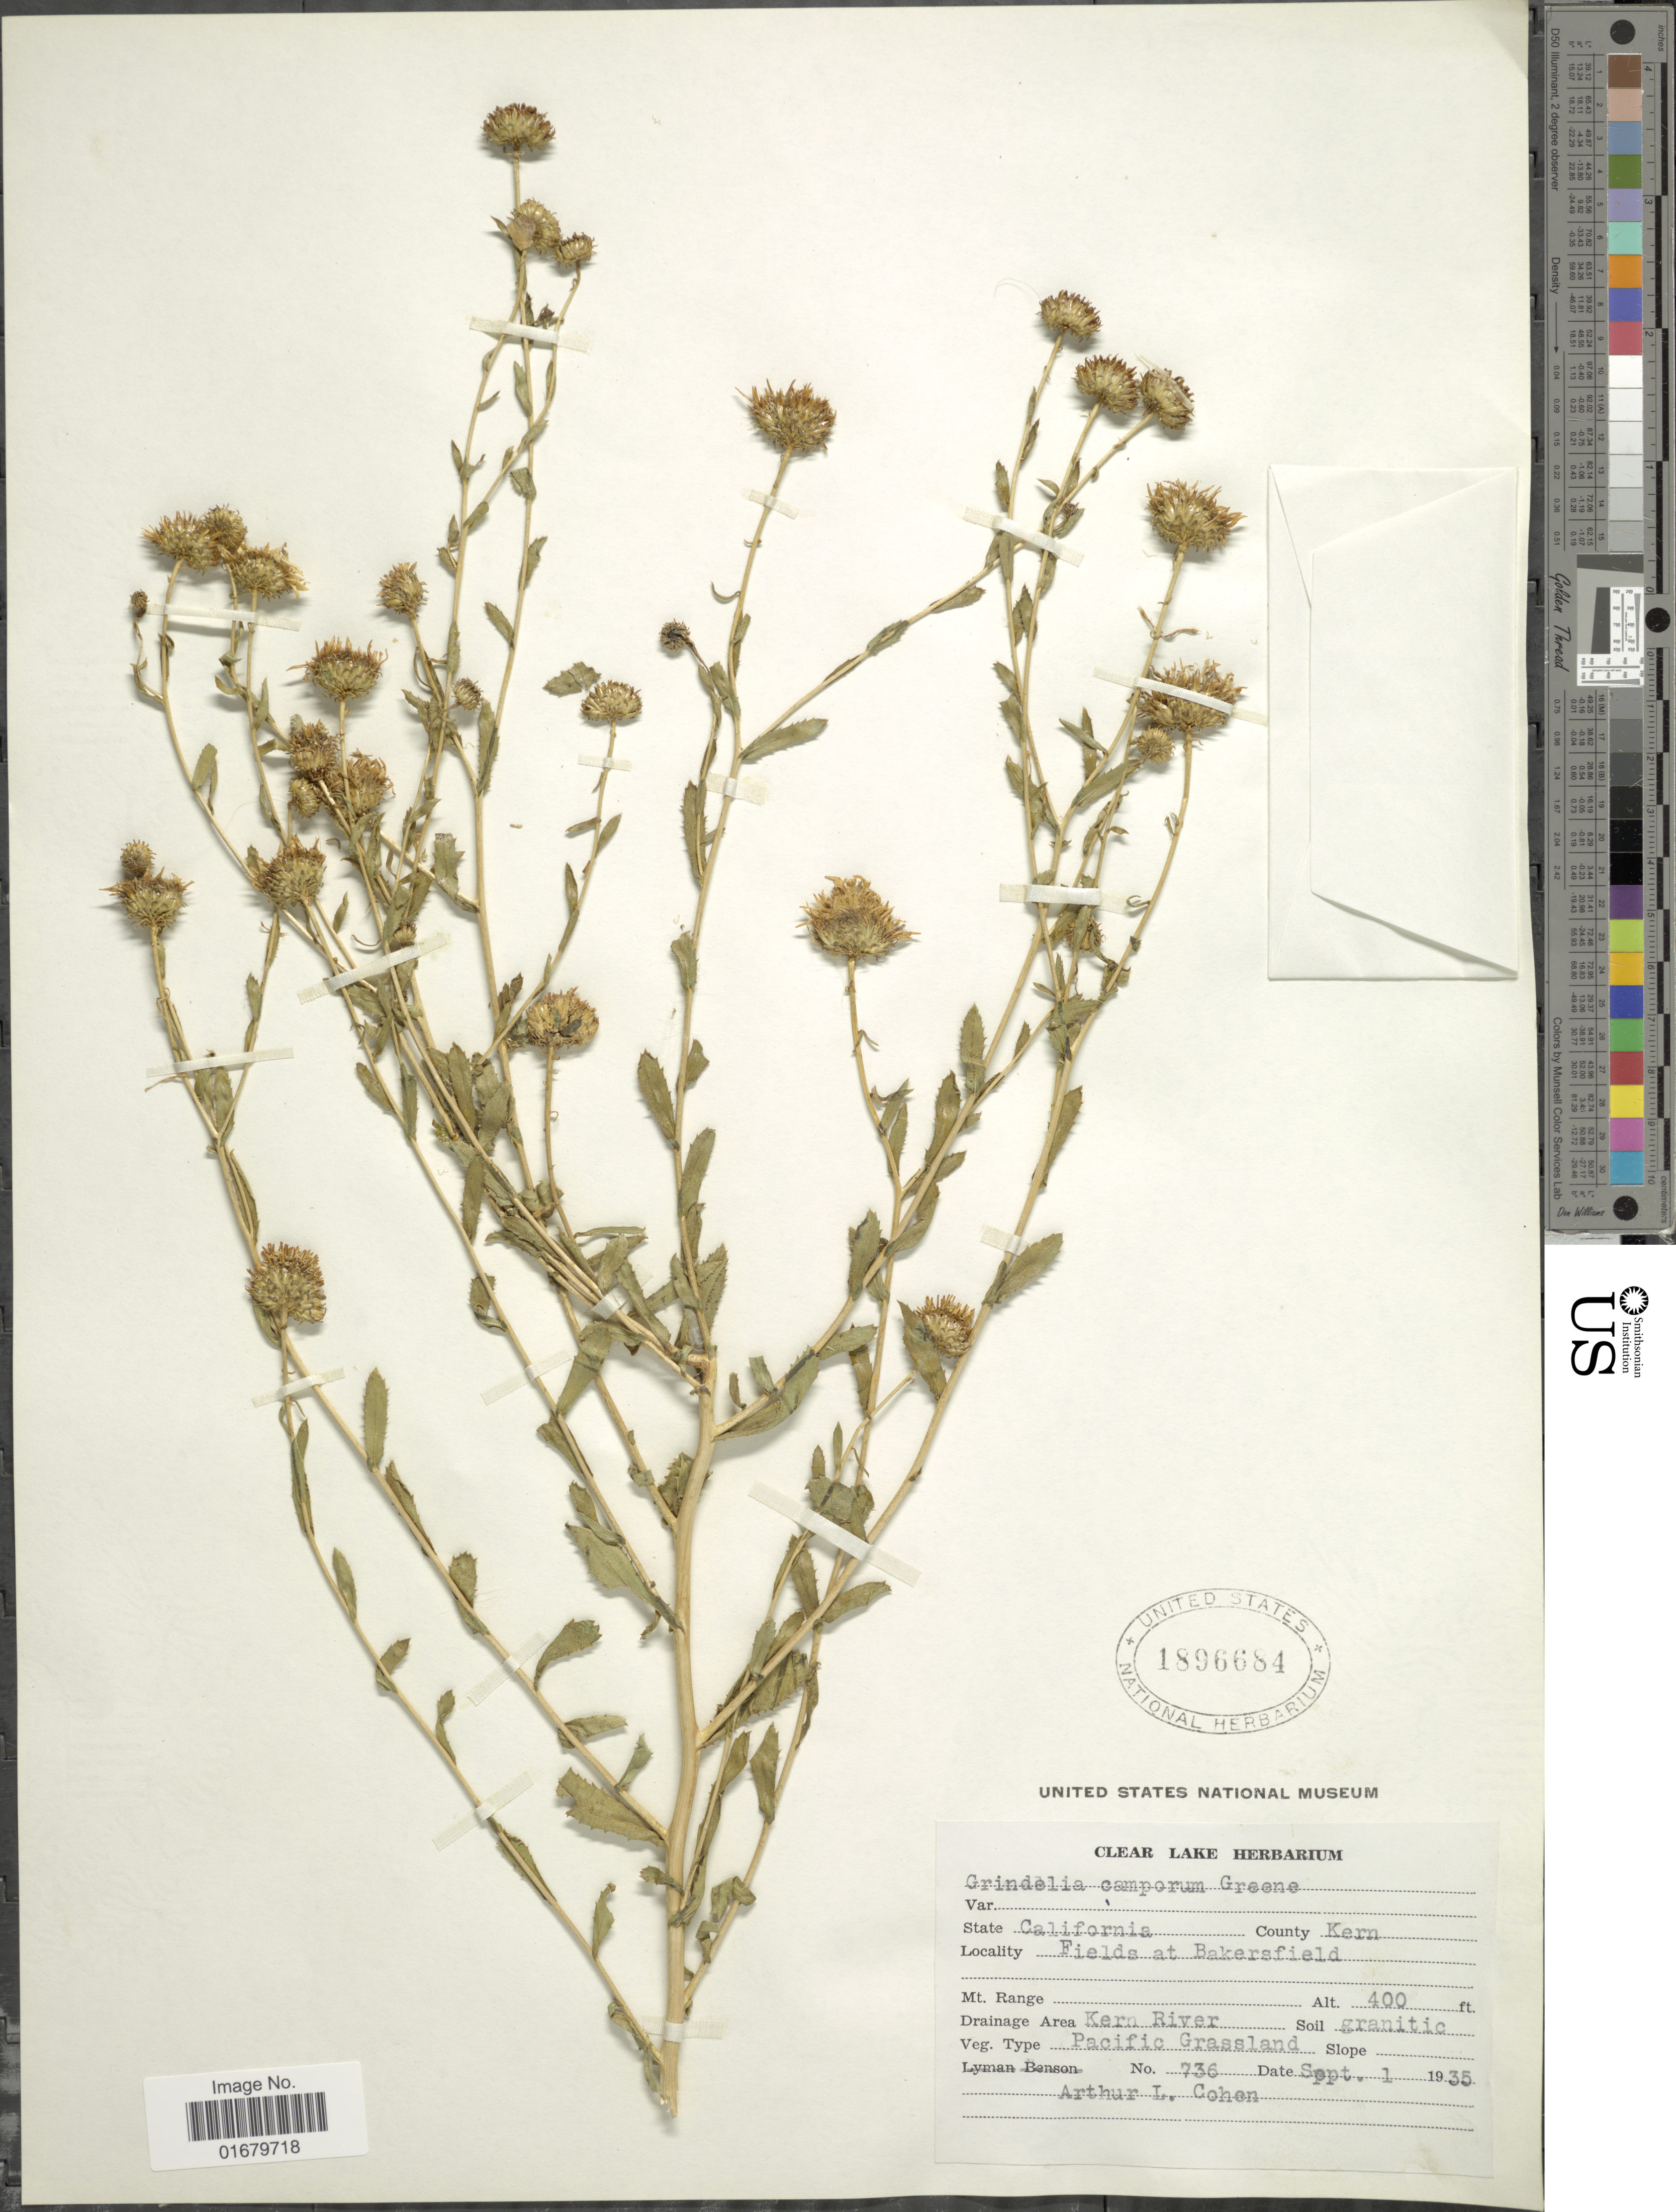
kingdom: Plantae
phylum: Tracheophyta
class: Magnoliopsida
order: Asterales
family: Asteraceae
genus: Grindelia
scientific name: Grindelia camporum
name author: Greene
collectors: A. Cohen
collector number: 736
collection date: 1935-09-01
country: United States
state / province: California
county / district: Kern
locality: County: Kern, Fields at Bakersfield.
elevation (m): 122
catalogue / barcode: US 1896684